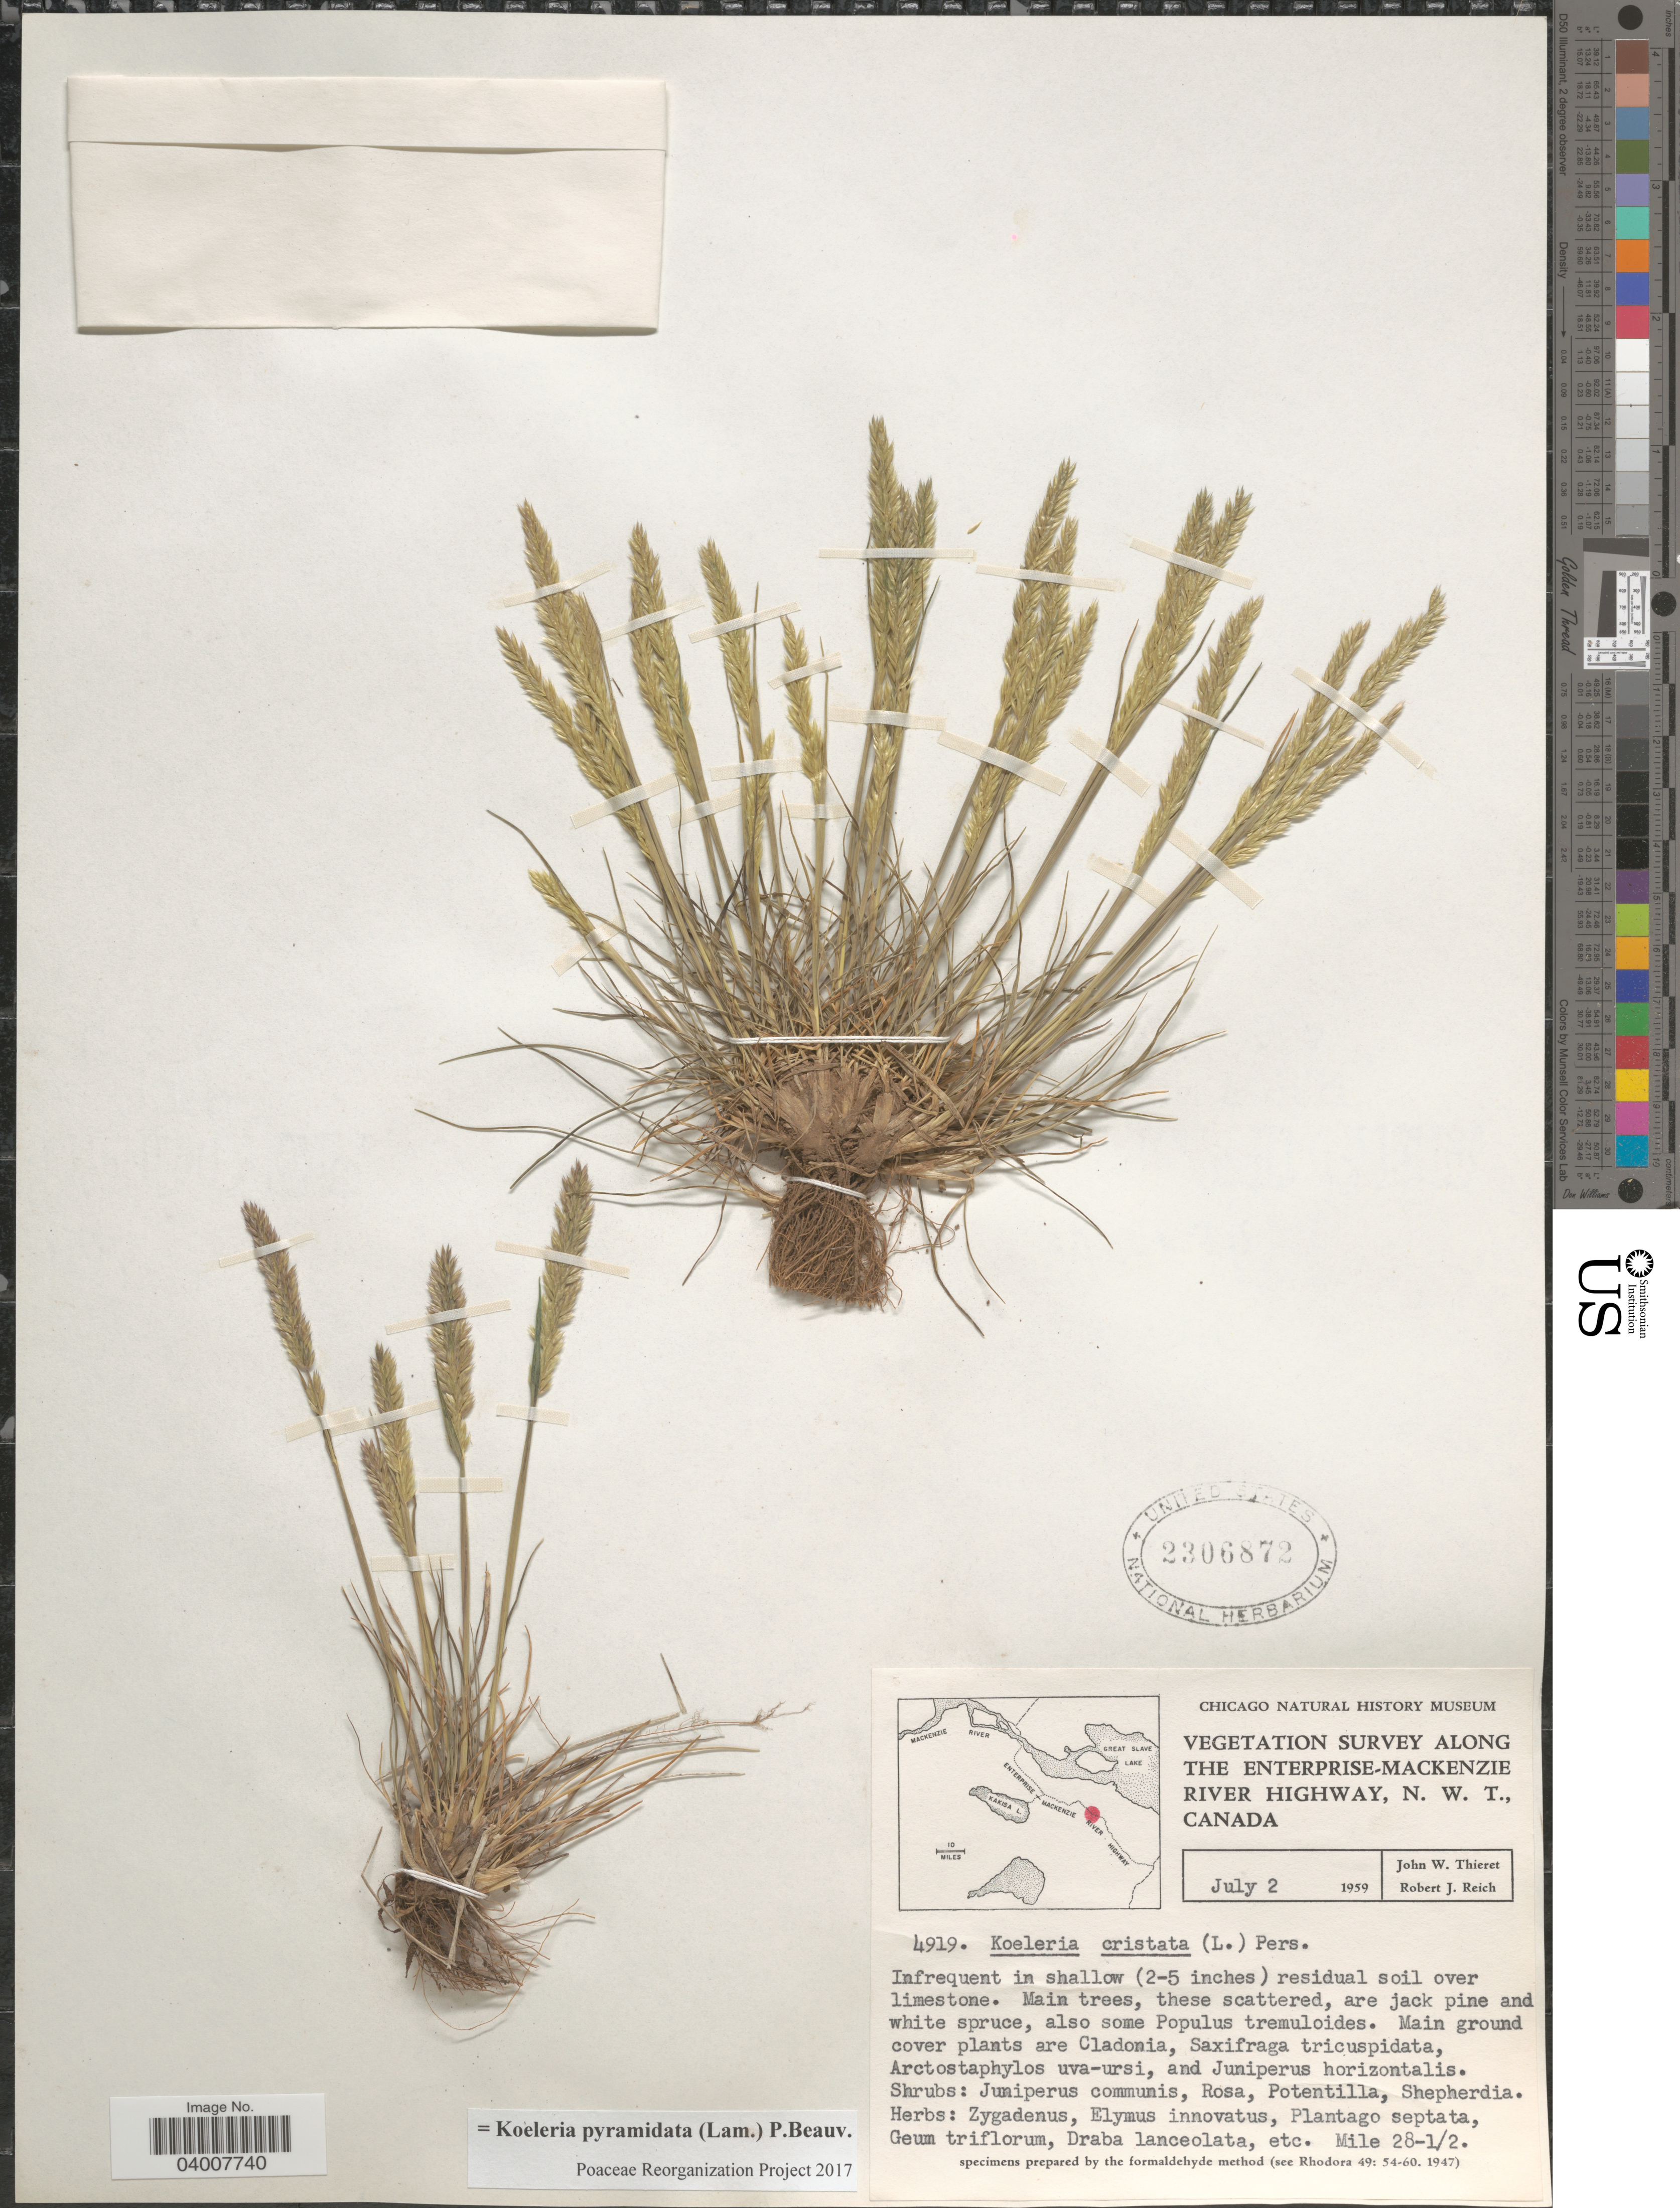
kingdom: Plantae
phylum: Tracheophyta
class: Liliopsida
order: Poales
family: Poaceae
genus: Koeleria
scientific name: Koeleria pyramidata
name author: (Lam.) P. Beauv.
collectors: J. W. Thieret & R. Reich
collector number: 4919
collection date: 1959-07-02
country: Canada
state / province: Northwest Territories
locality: Vegetation survey along the Enterprise-Mackenzie River Highway, N.W.T. Mile 28-1/2.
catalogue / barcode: US 2306872